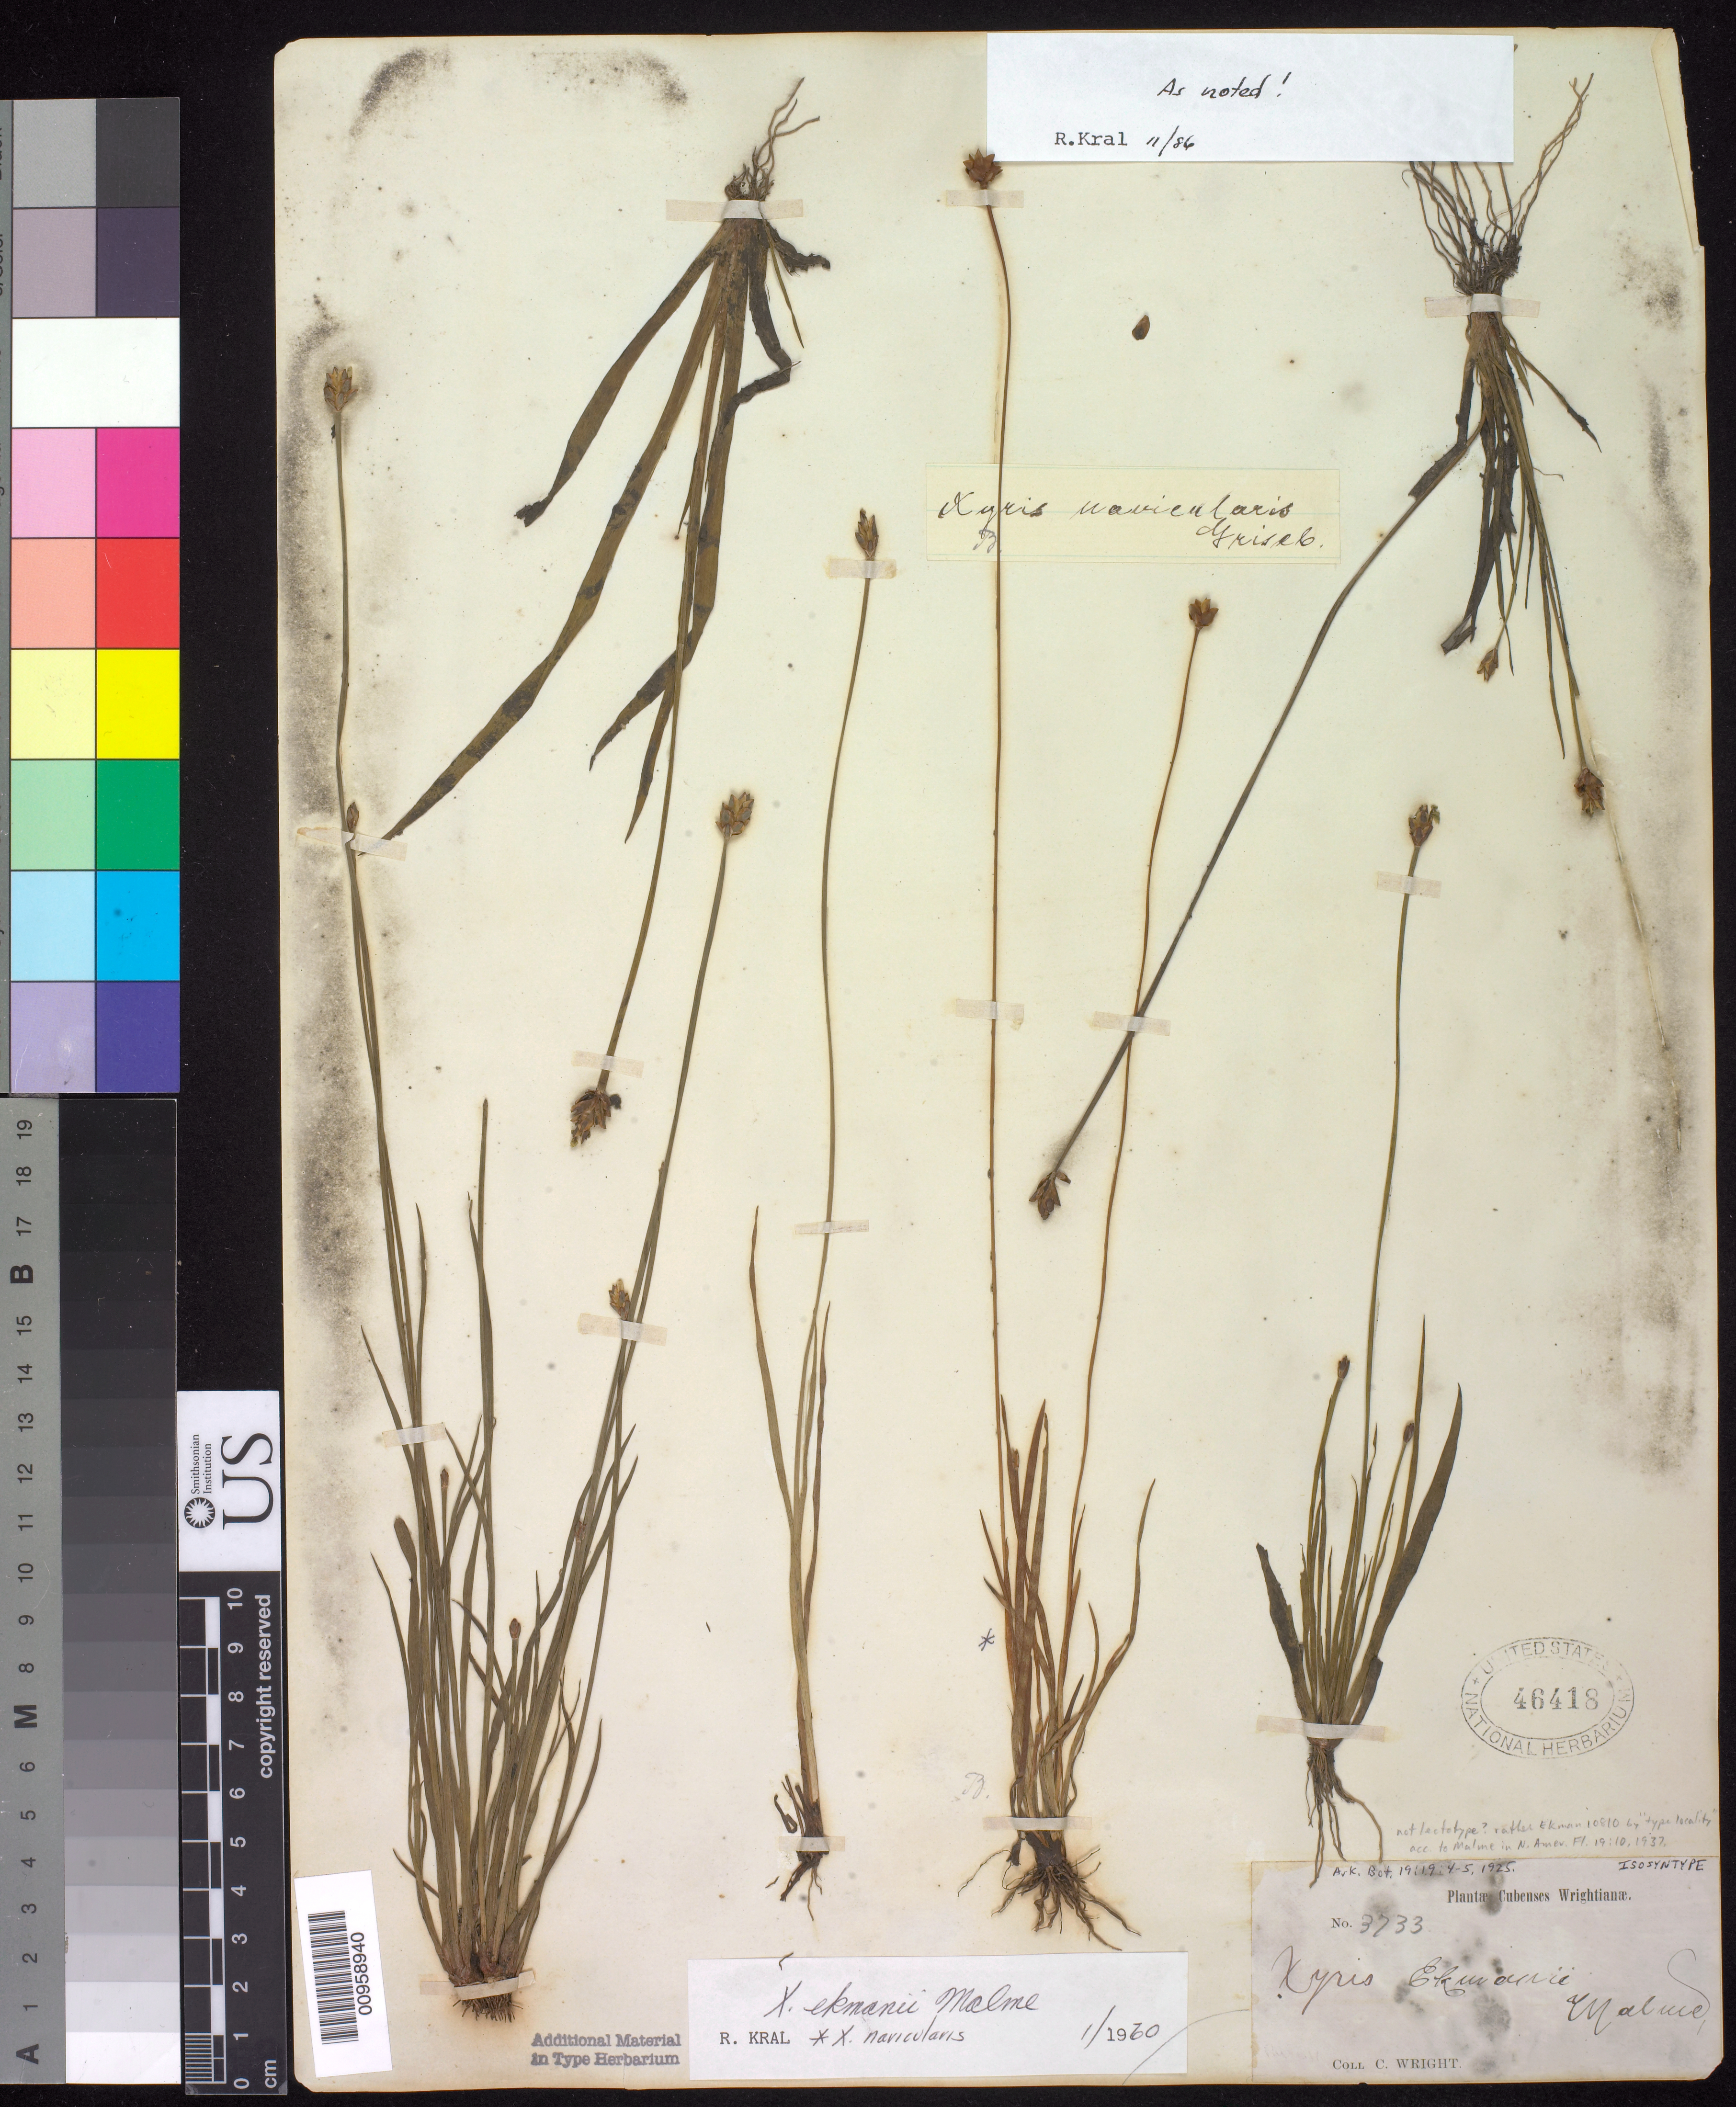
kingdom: Plantae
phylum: Tracheophyta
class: Liliopsida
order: Poales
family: Xyridaceae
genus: Xyris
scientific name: Xyris ekmanii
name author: Malme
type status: Isosyntype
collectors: C. Wright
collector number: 3733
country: Cuba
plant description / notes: Lectotype collection is Ekman 10810 as designated by Malme in N. Amer. Fl. 19:10 (1937).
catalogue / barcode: US 46418